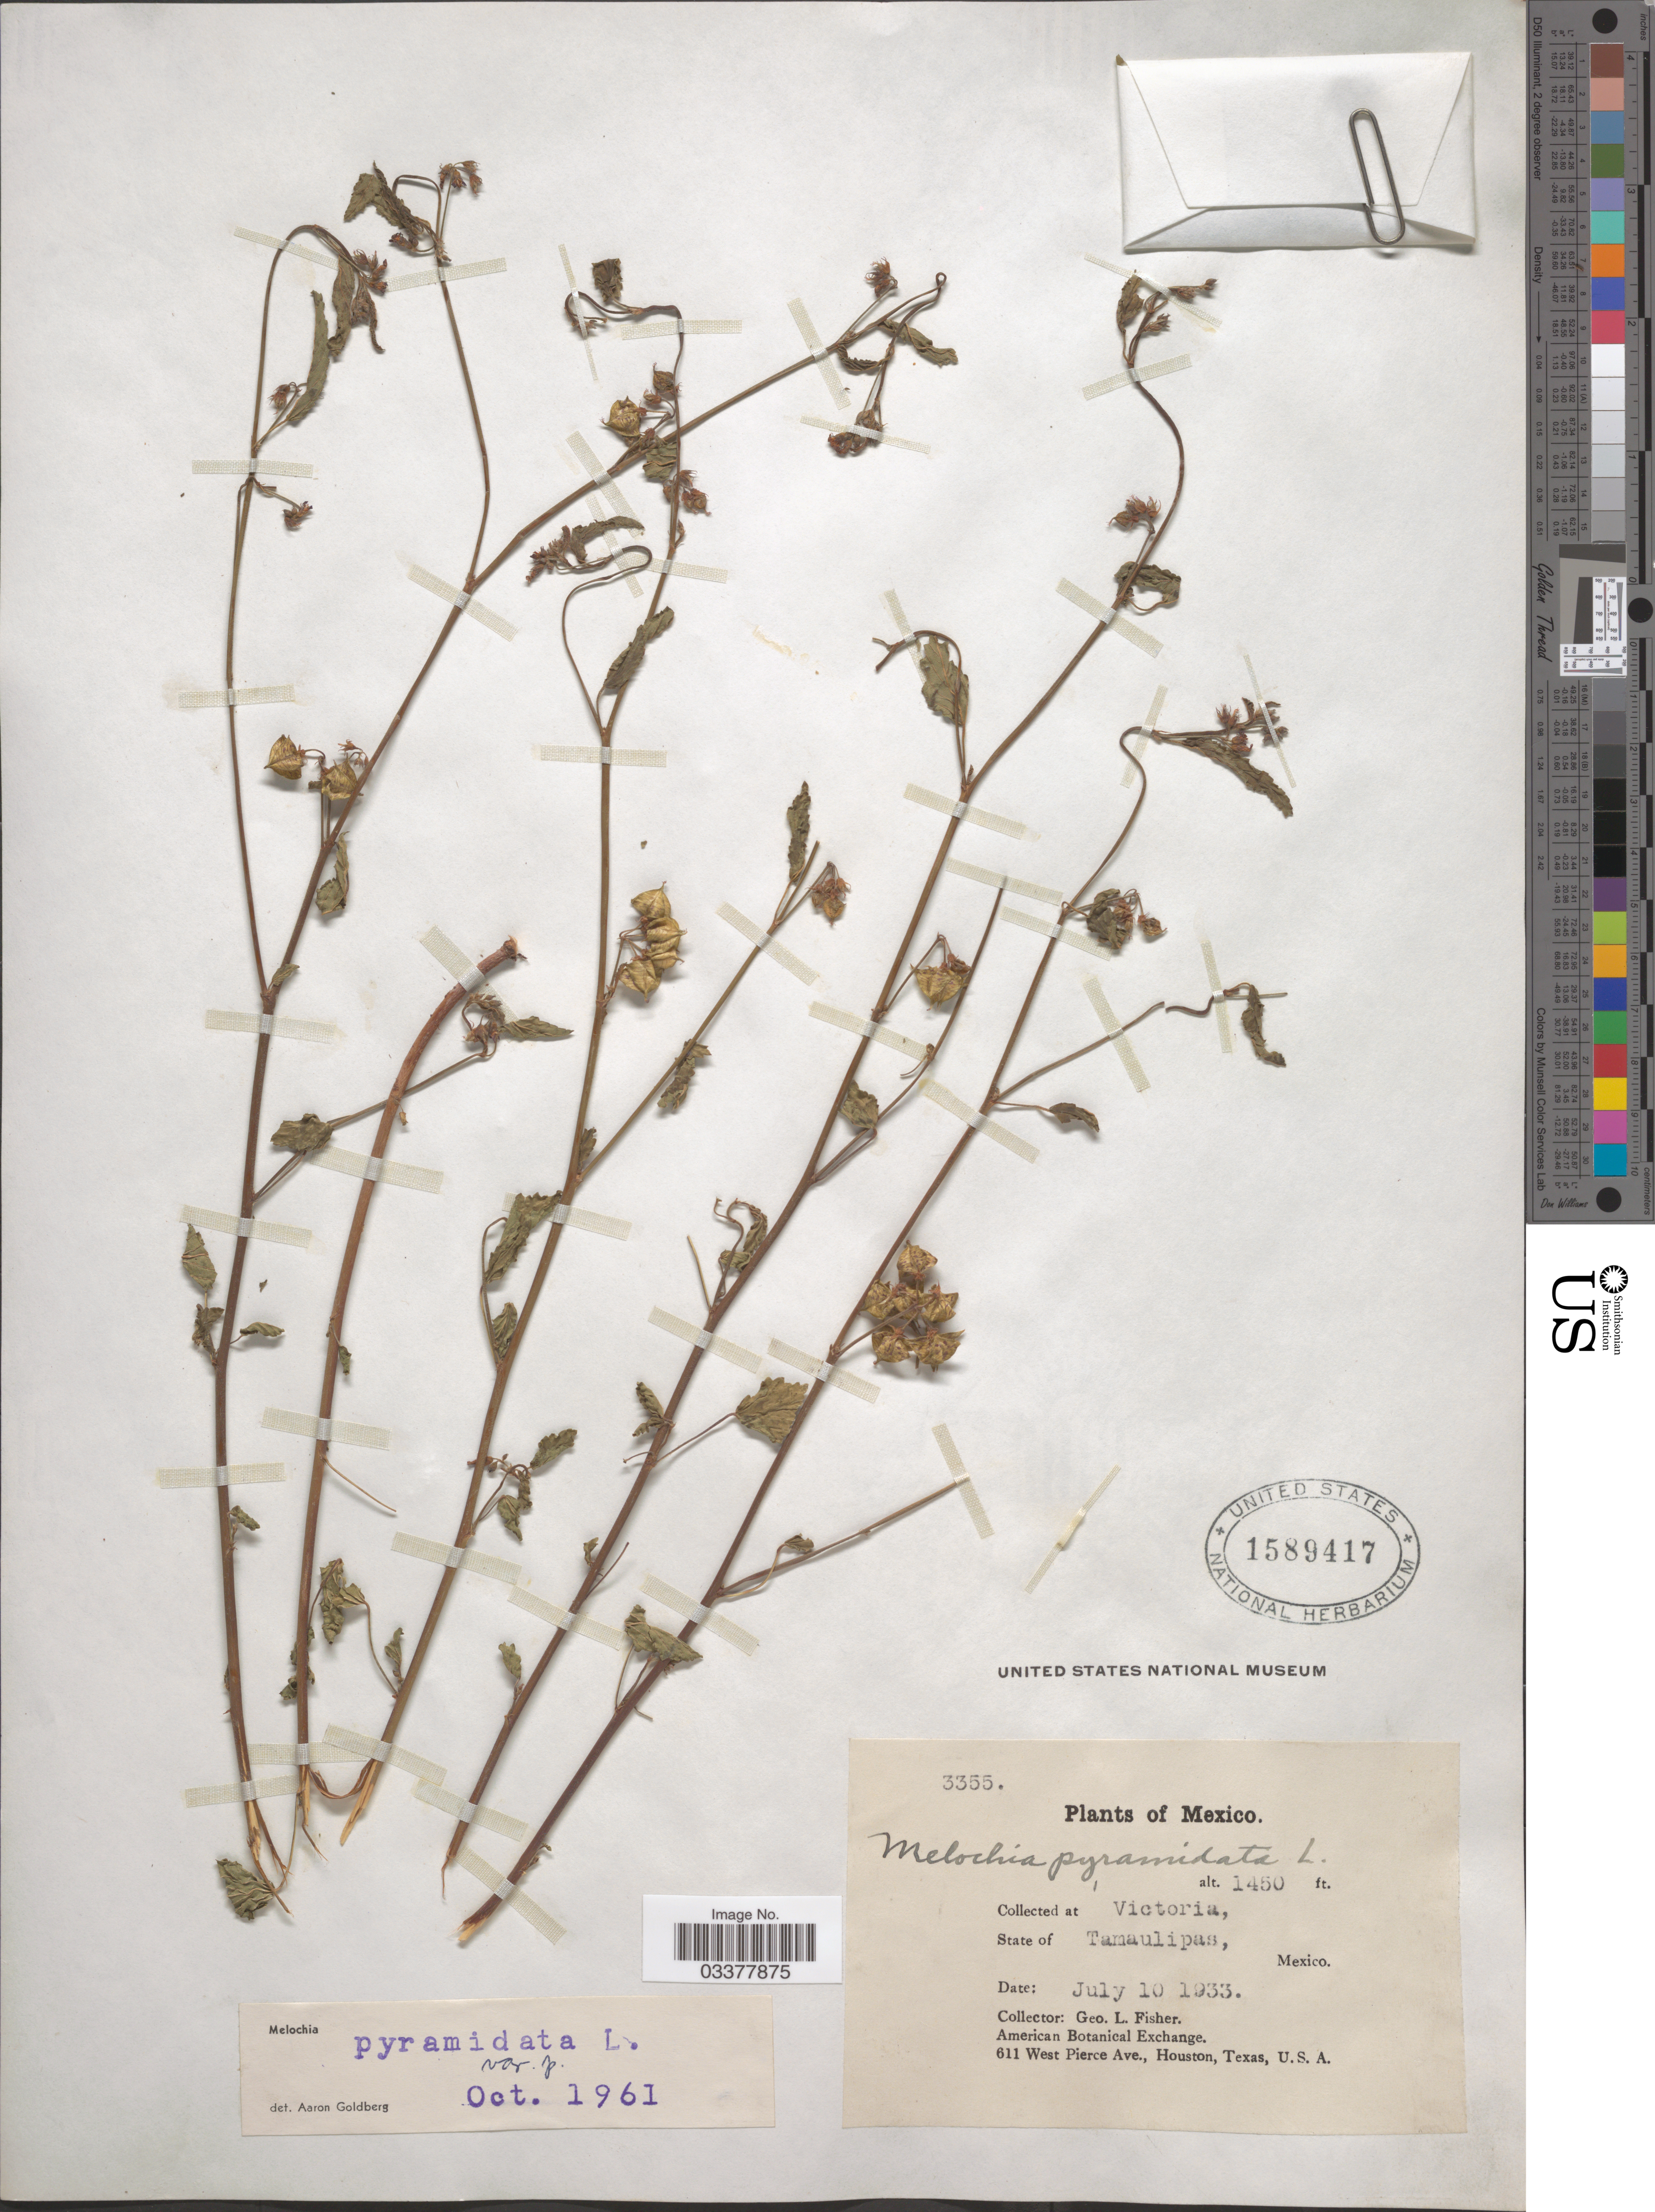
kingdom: Plantae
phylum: Tracheophyta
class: Magnoliopsida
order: Malvales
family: Malvaceae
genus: Melochia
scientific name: Melochia pyramidata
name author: L.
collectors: G. L. Fisher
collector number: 3355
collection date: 1933-07-10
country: Mexico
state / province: Tamaulipas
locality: Victoria.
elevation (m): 442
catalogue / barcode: US 1589417